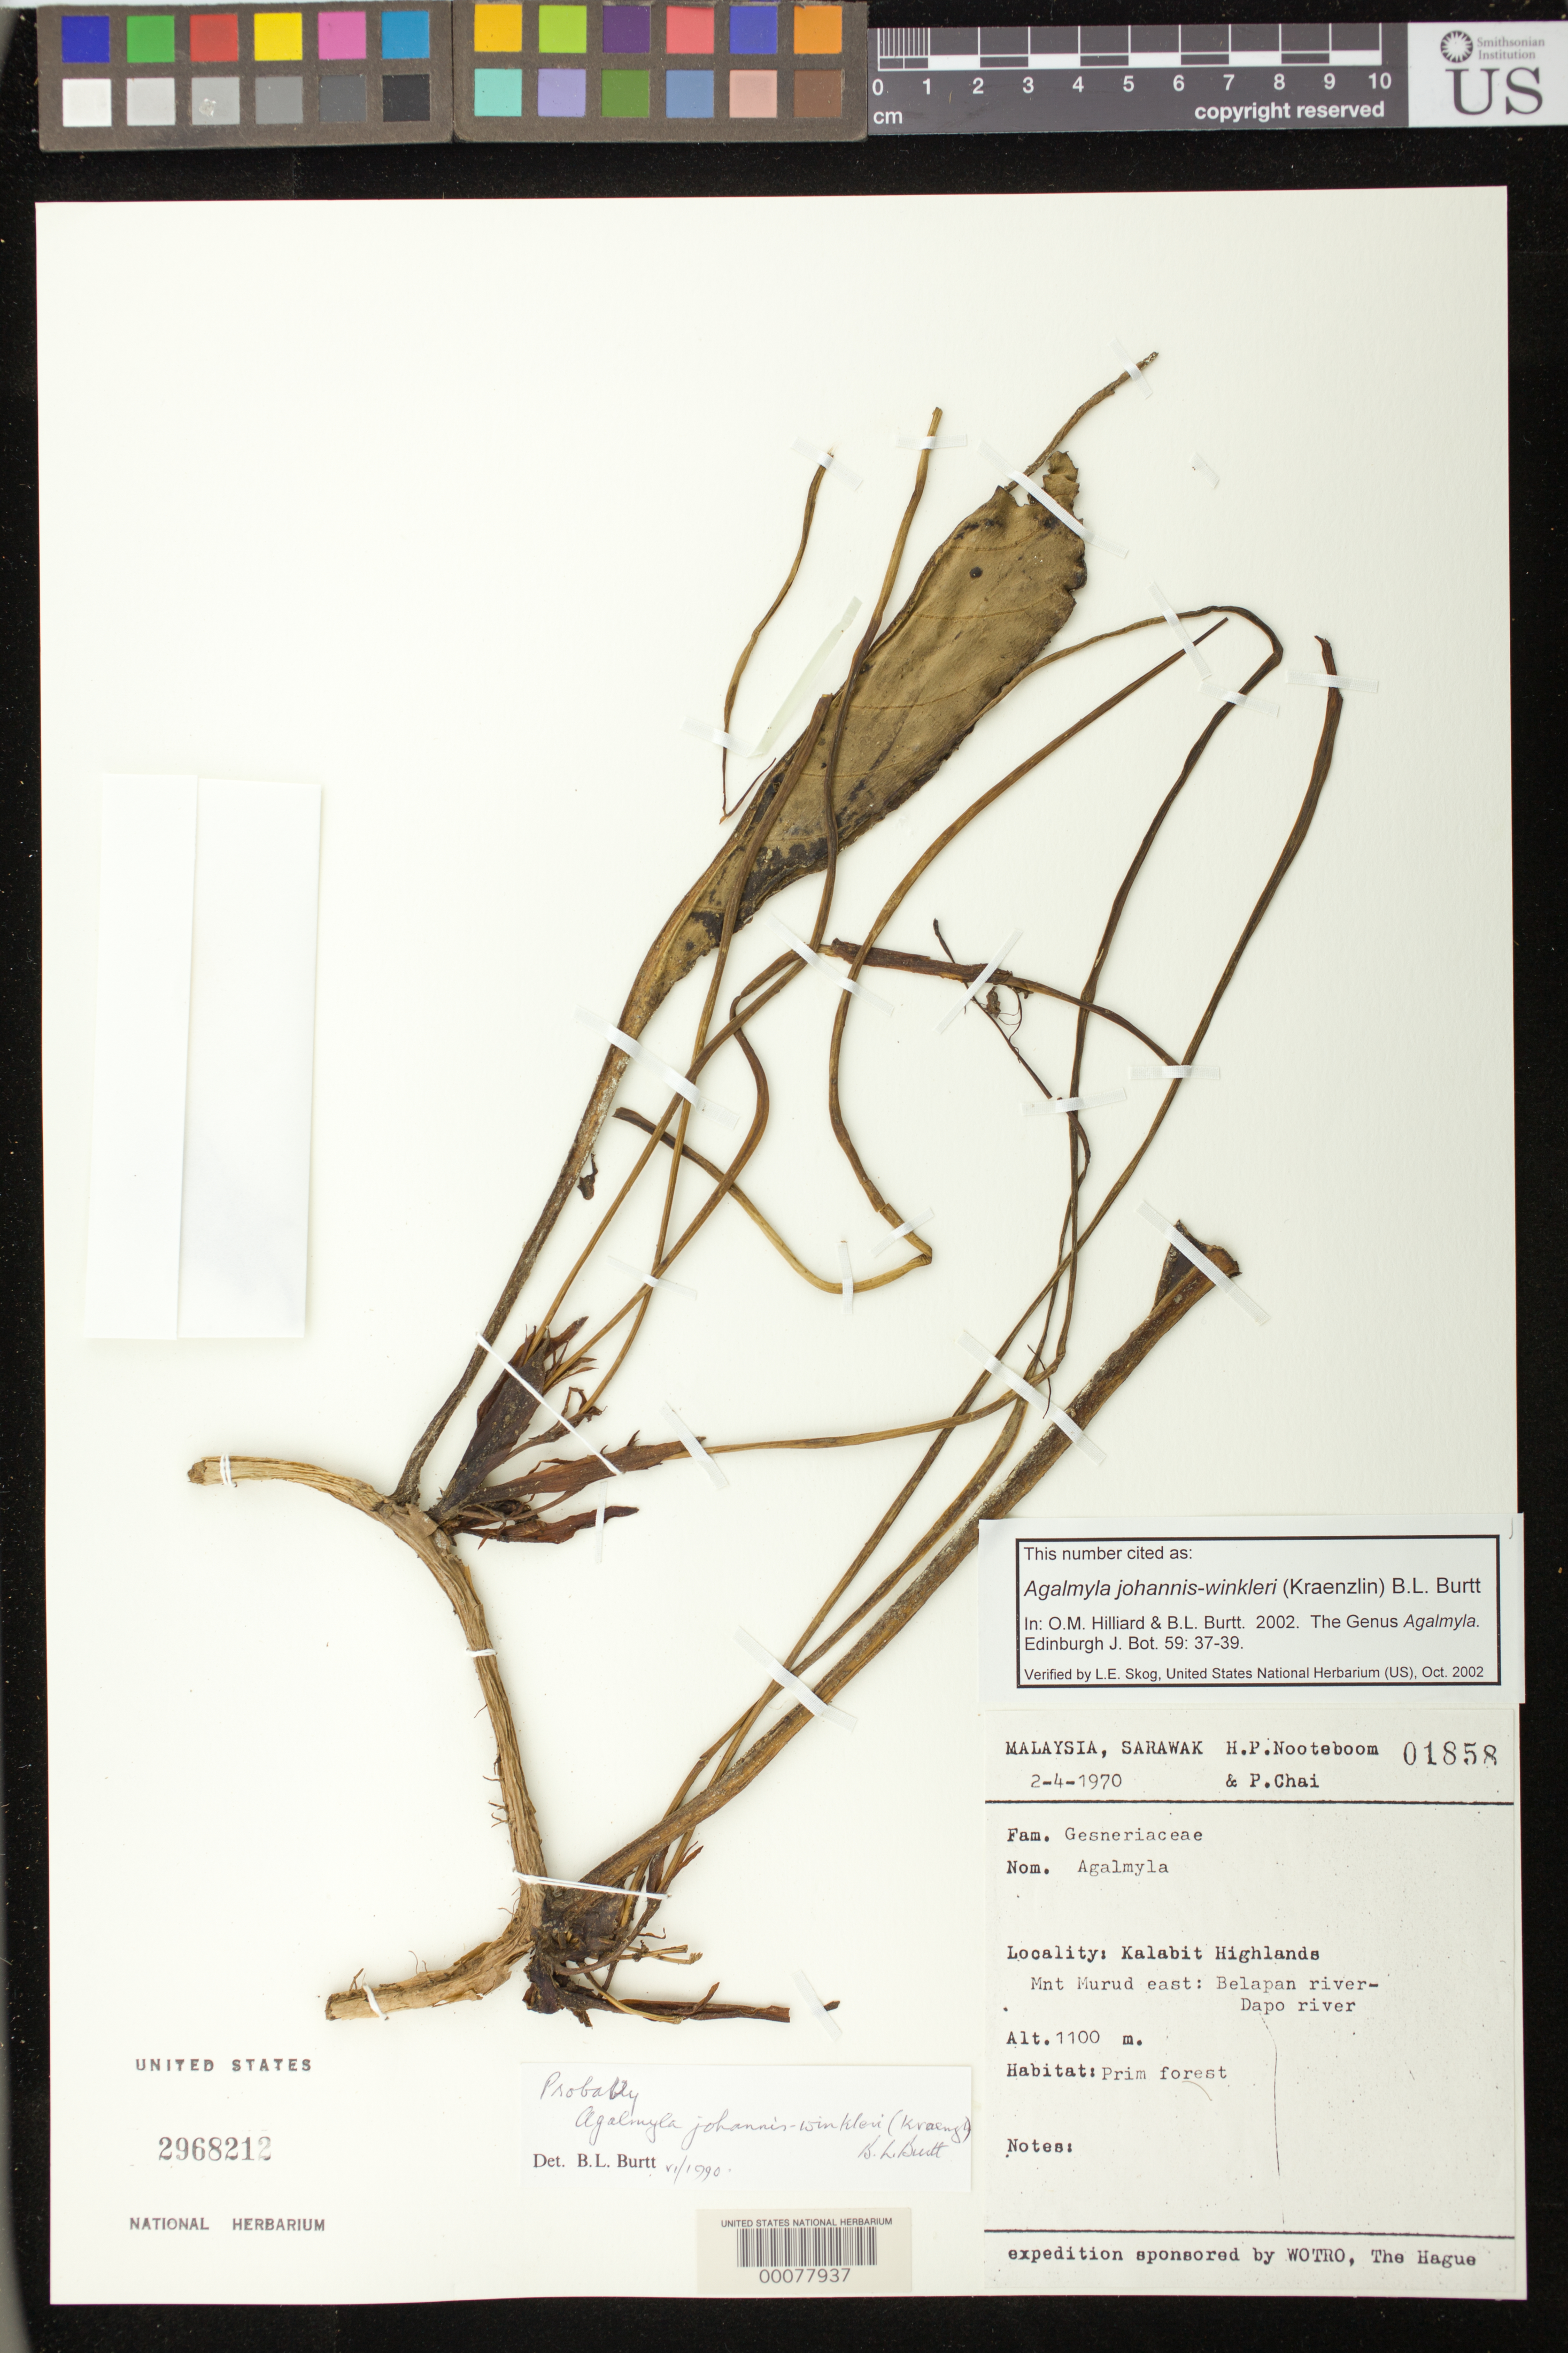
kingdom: Plantae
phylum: Tracheophyta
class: Magnoliopsida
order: Lamiales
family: Gesneriaceae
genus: Agalmyla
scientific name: Agalmyla johannis-winkleri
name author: (Kraenzl.) B.L. Burtt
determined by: Hilliard, O. M.; Burtt, B. L.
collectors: H. P. Nooteboom & P. Chai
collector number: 1858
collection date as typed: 02 Apr 1970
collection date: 1970-04-02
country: Malaysia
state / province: Sarawak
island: Borneo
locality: Kalabit Highlands, Mnt Murud east: Belapan river-Dapo river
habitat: Prim forest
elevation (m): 1100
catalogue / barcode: US 2968212